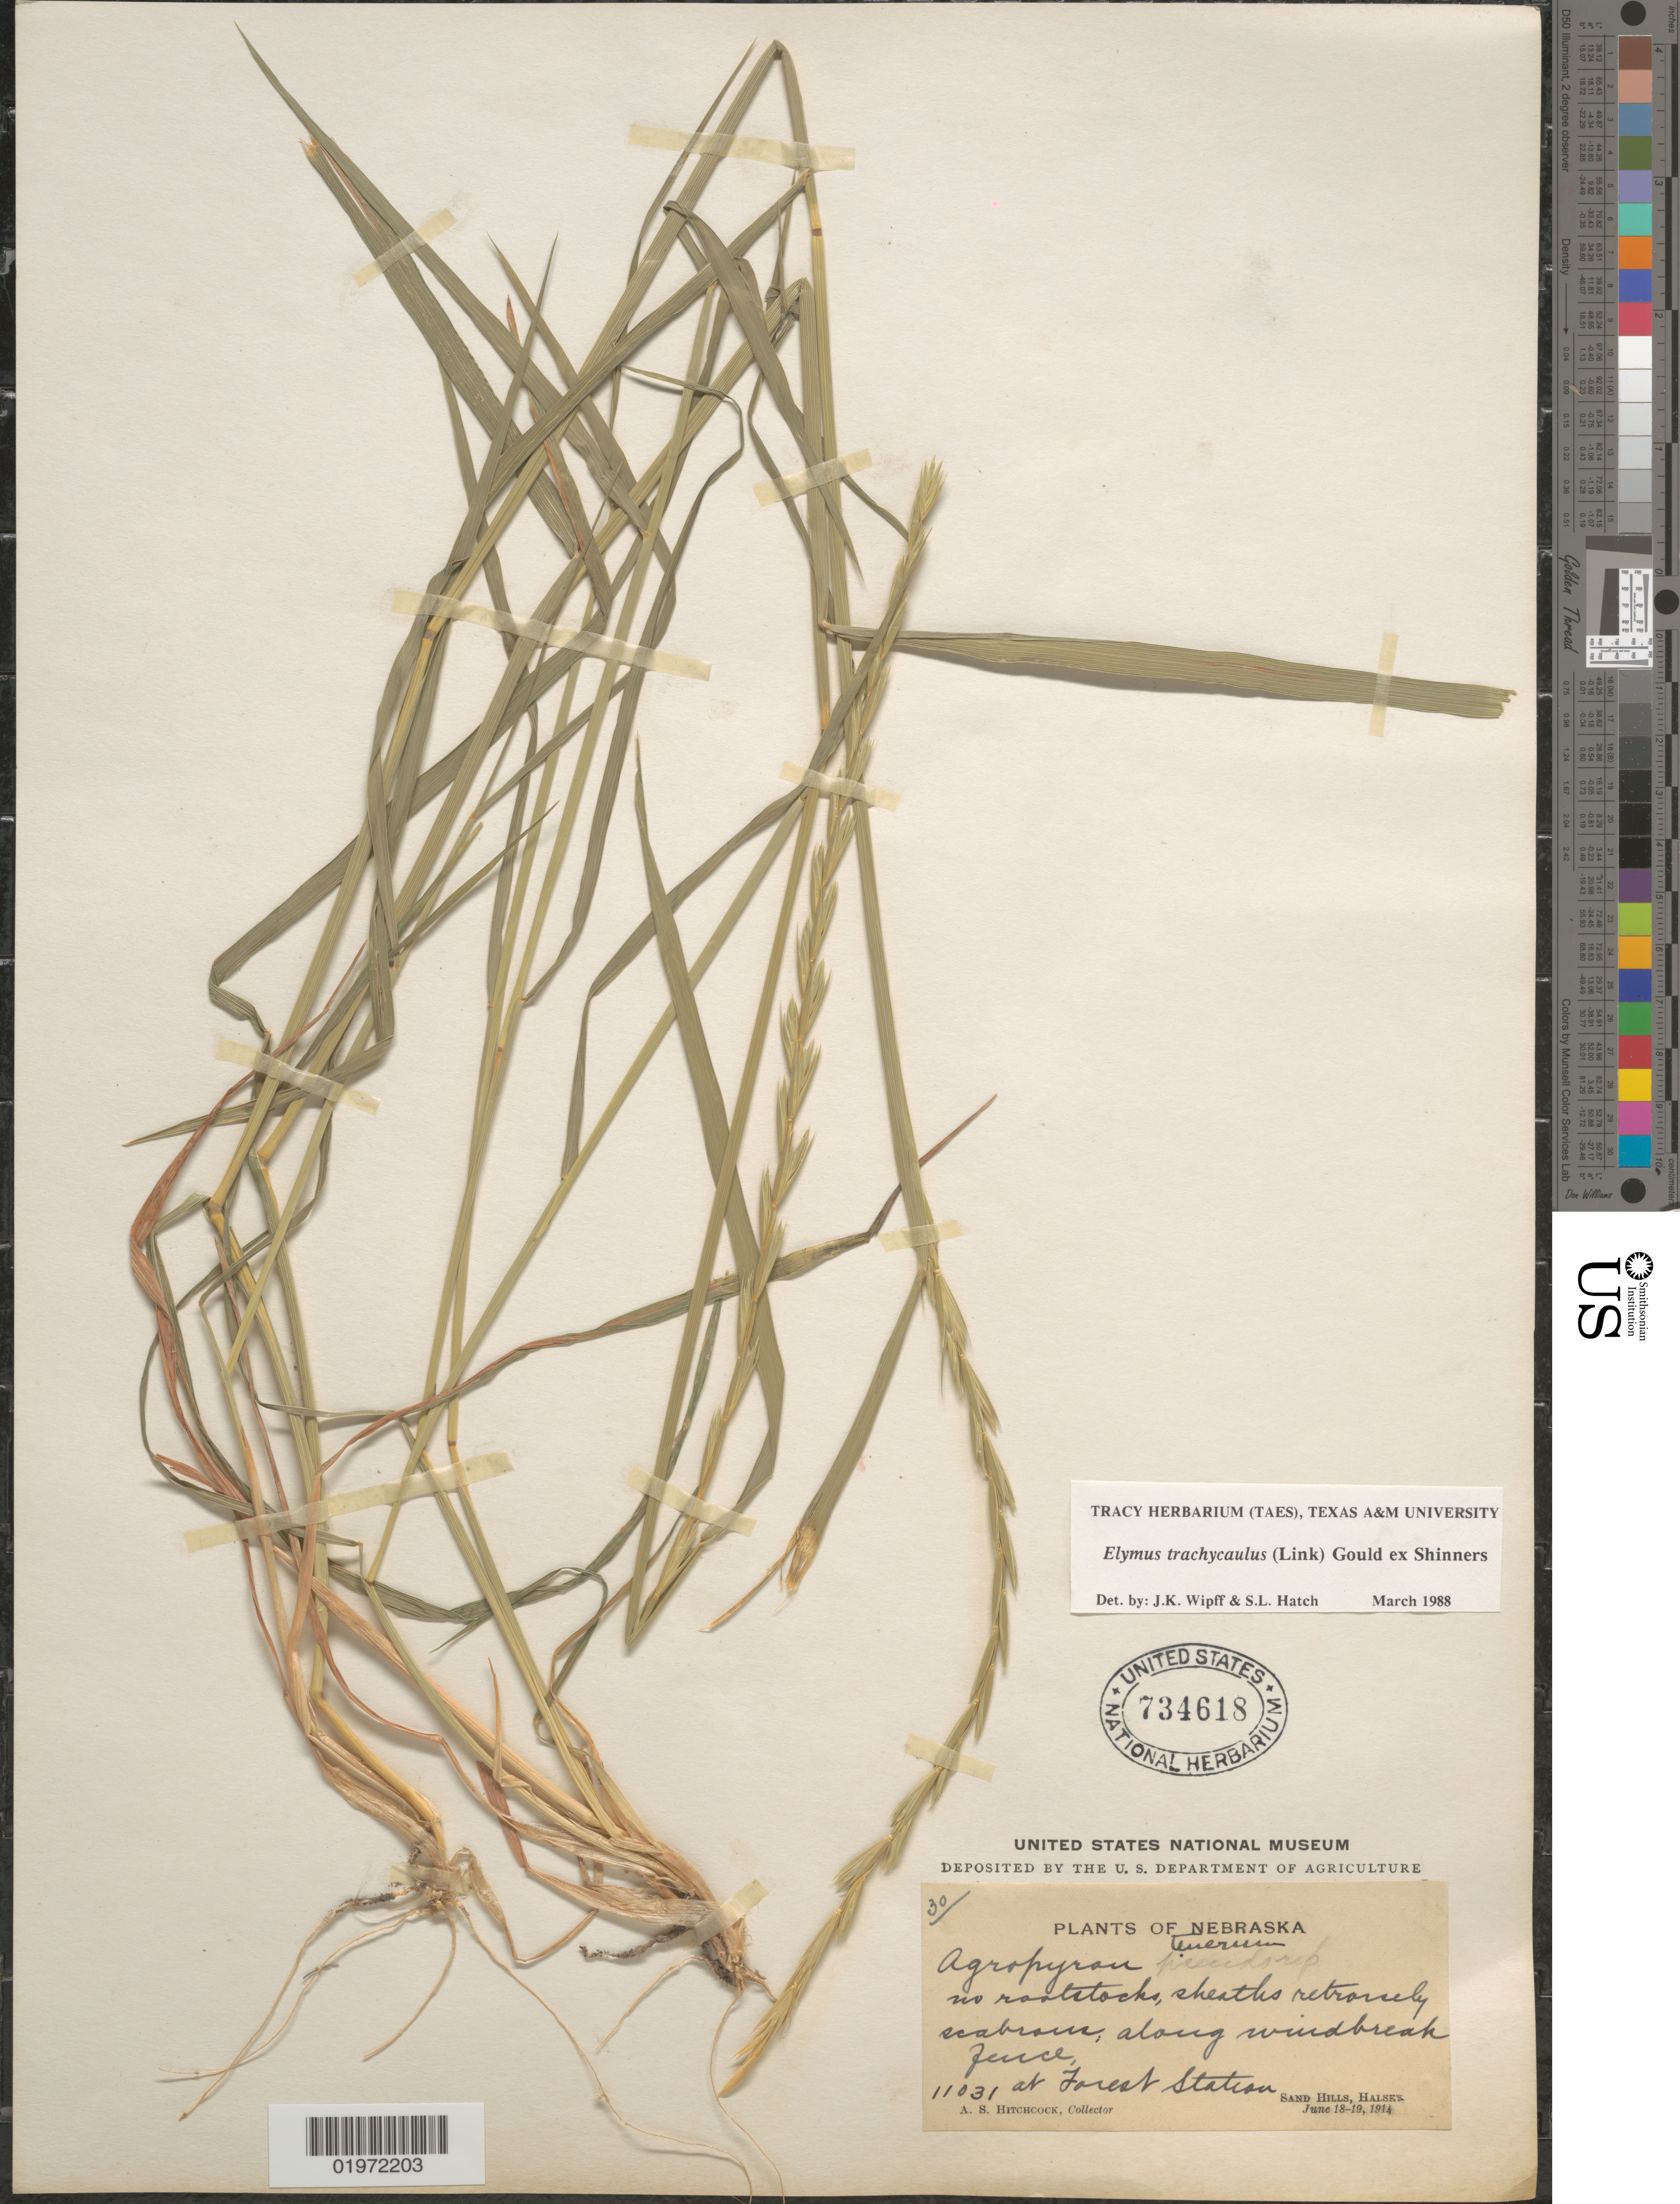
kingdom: Plantae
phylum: Tracheophyta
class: Liliopsida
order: Poales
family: Poaceae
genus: Elymus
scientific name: Elymus trachycaulus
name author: (Link) Gould ex Shinners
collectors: A. S. Hitchcock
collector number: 11031/30?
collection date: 1914-06-18/1914-06-19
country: United States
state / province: Nebraska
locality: At Forest Station. Sand Hills, Halsey.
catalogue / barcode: US 734618